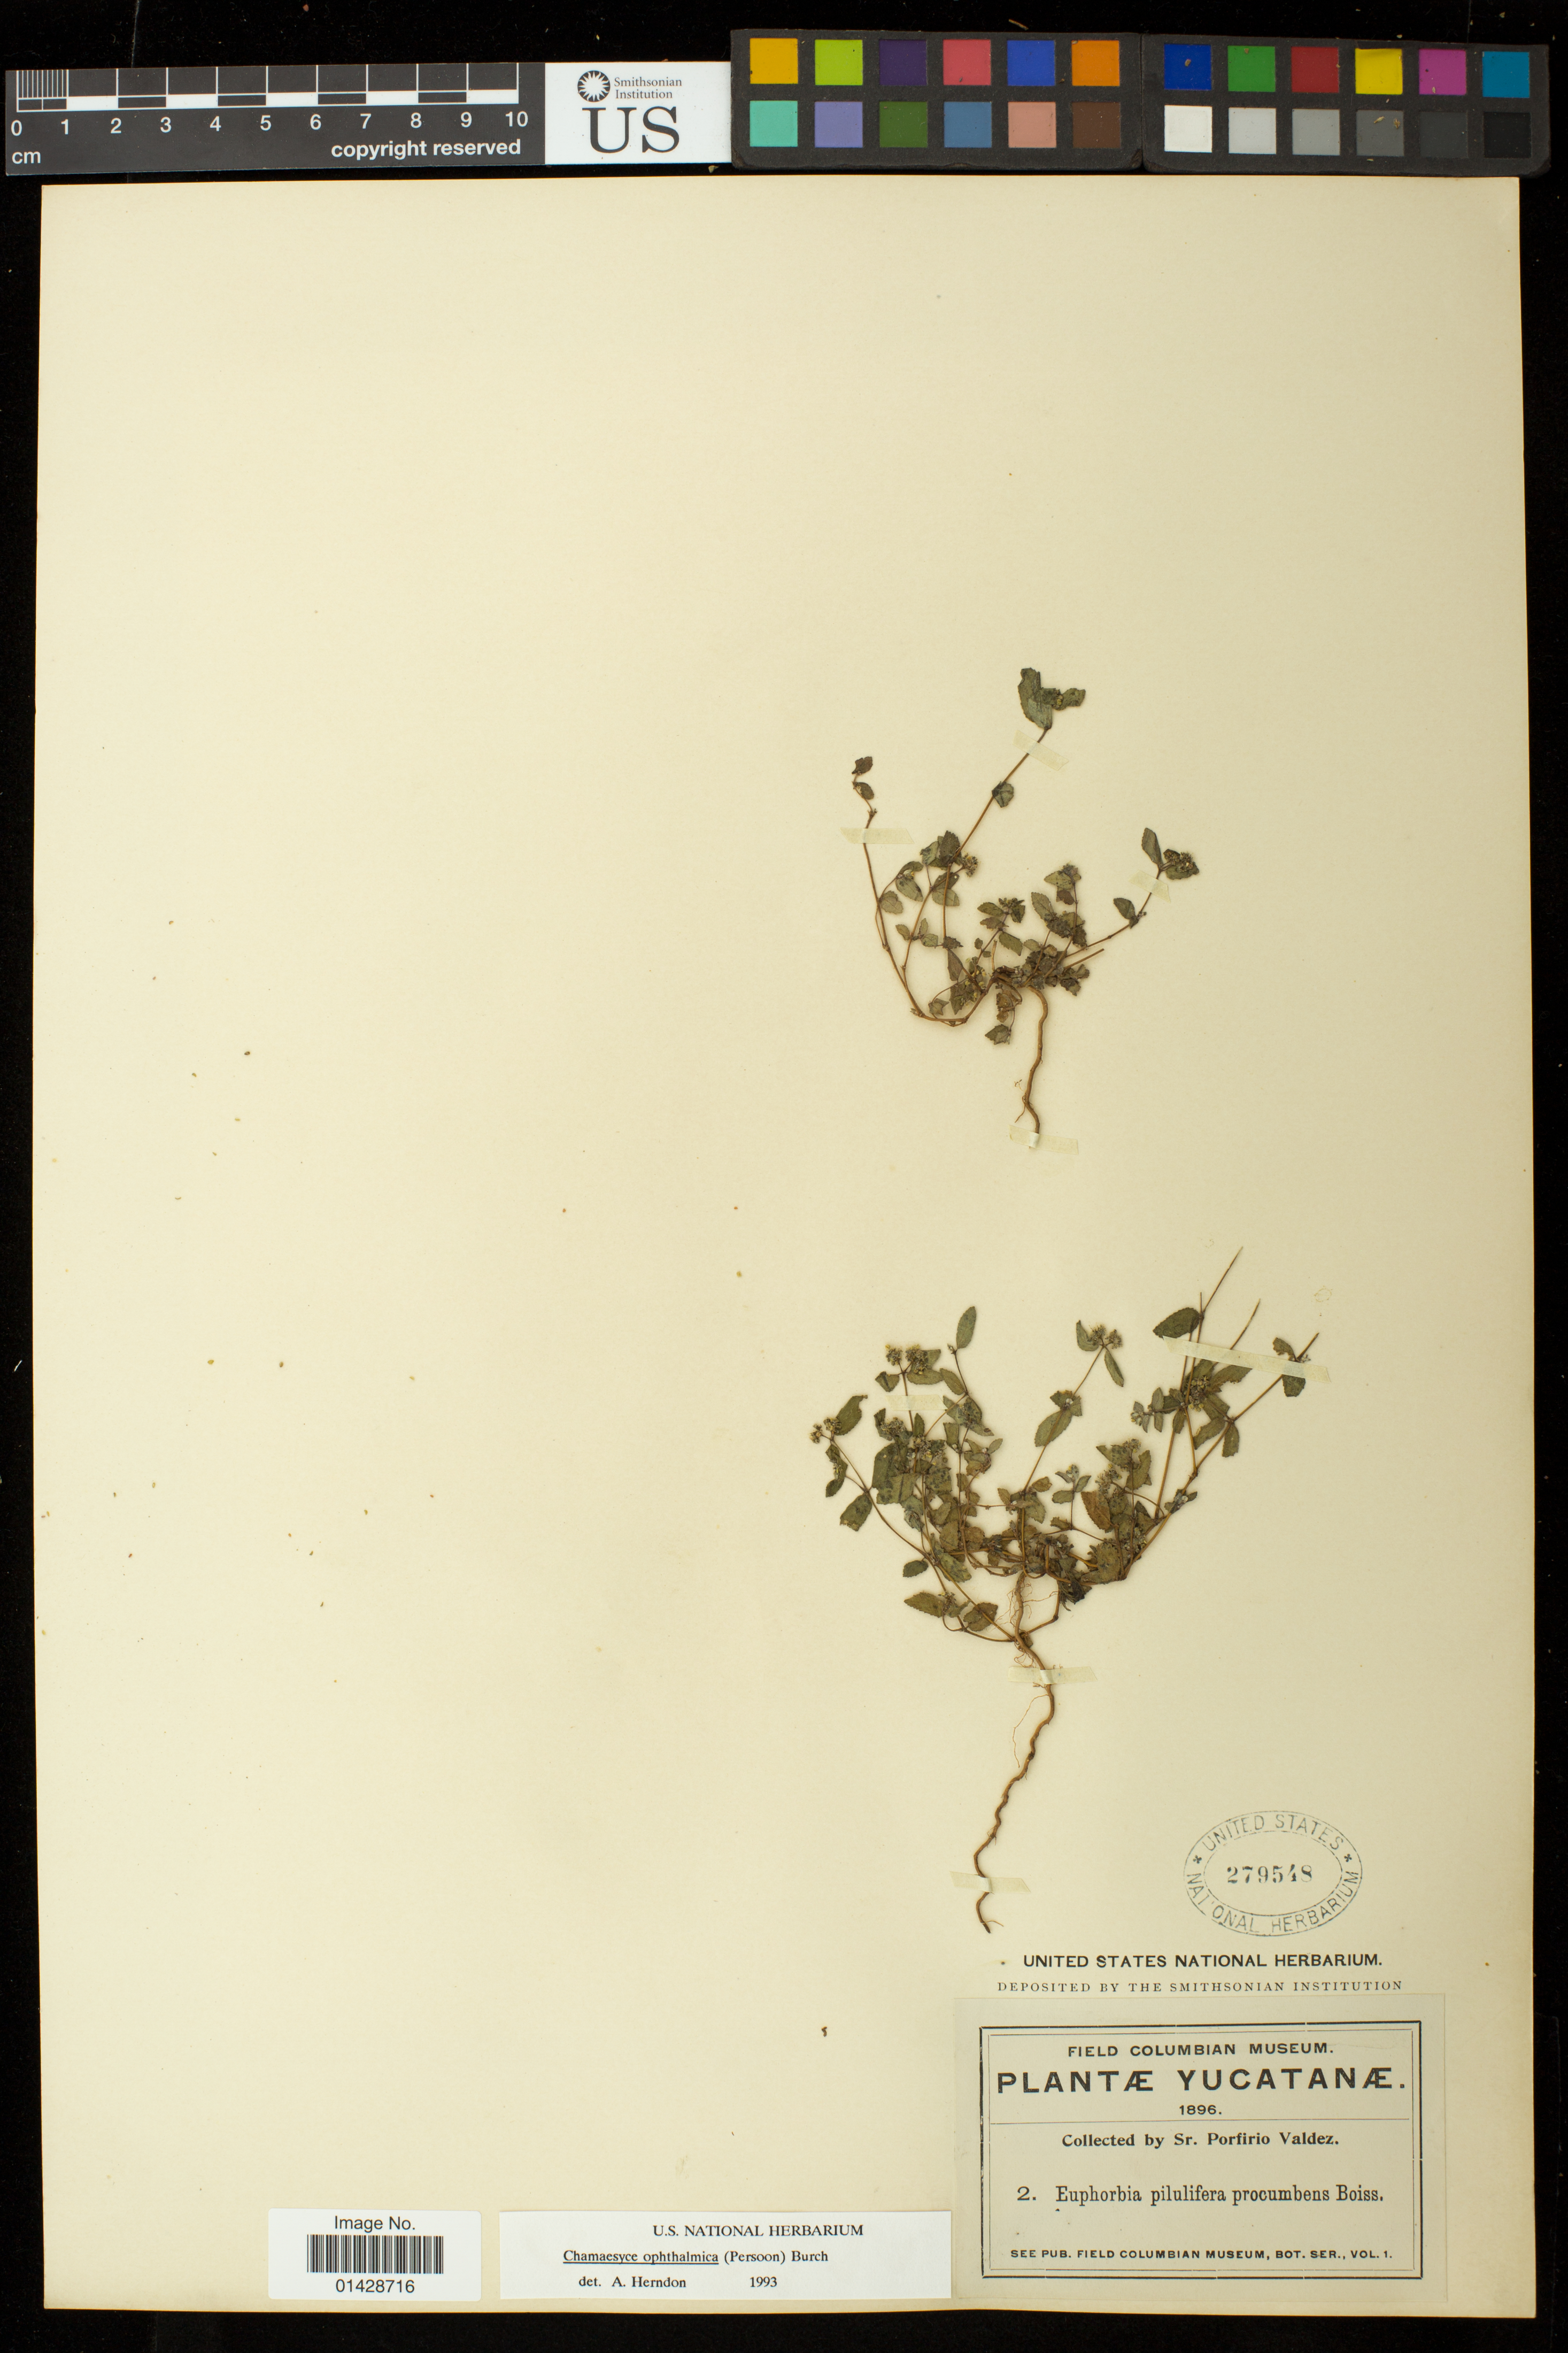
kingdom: Plantae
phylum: Tracheophyta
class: Magnoliopsida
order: Malpighiales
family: Euphorbiaceae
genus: Euphorbia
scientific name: Euphorbia ophthalmica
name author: Pers.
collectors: P. Valdez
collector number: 2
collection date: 1896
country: Mexico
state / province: Yucatán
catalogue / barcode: US 279548